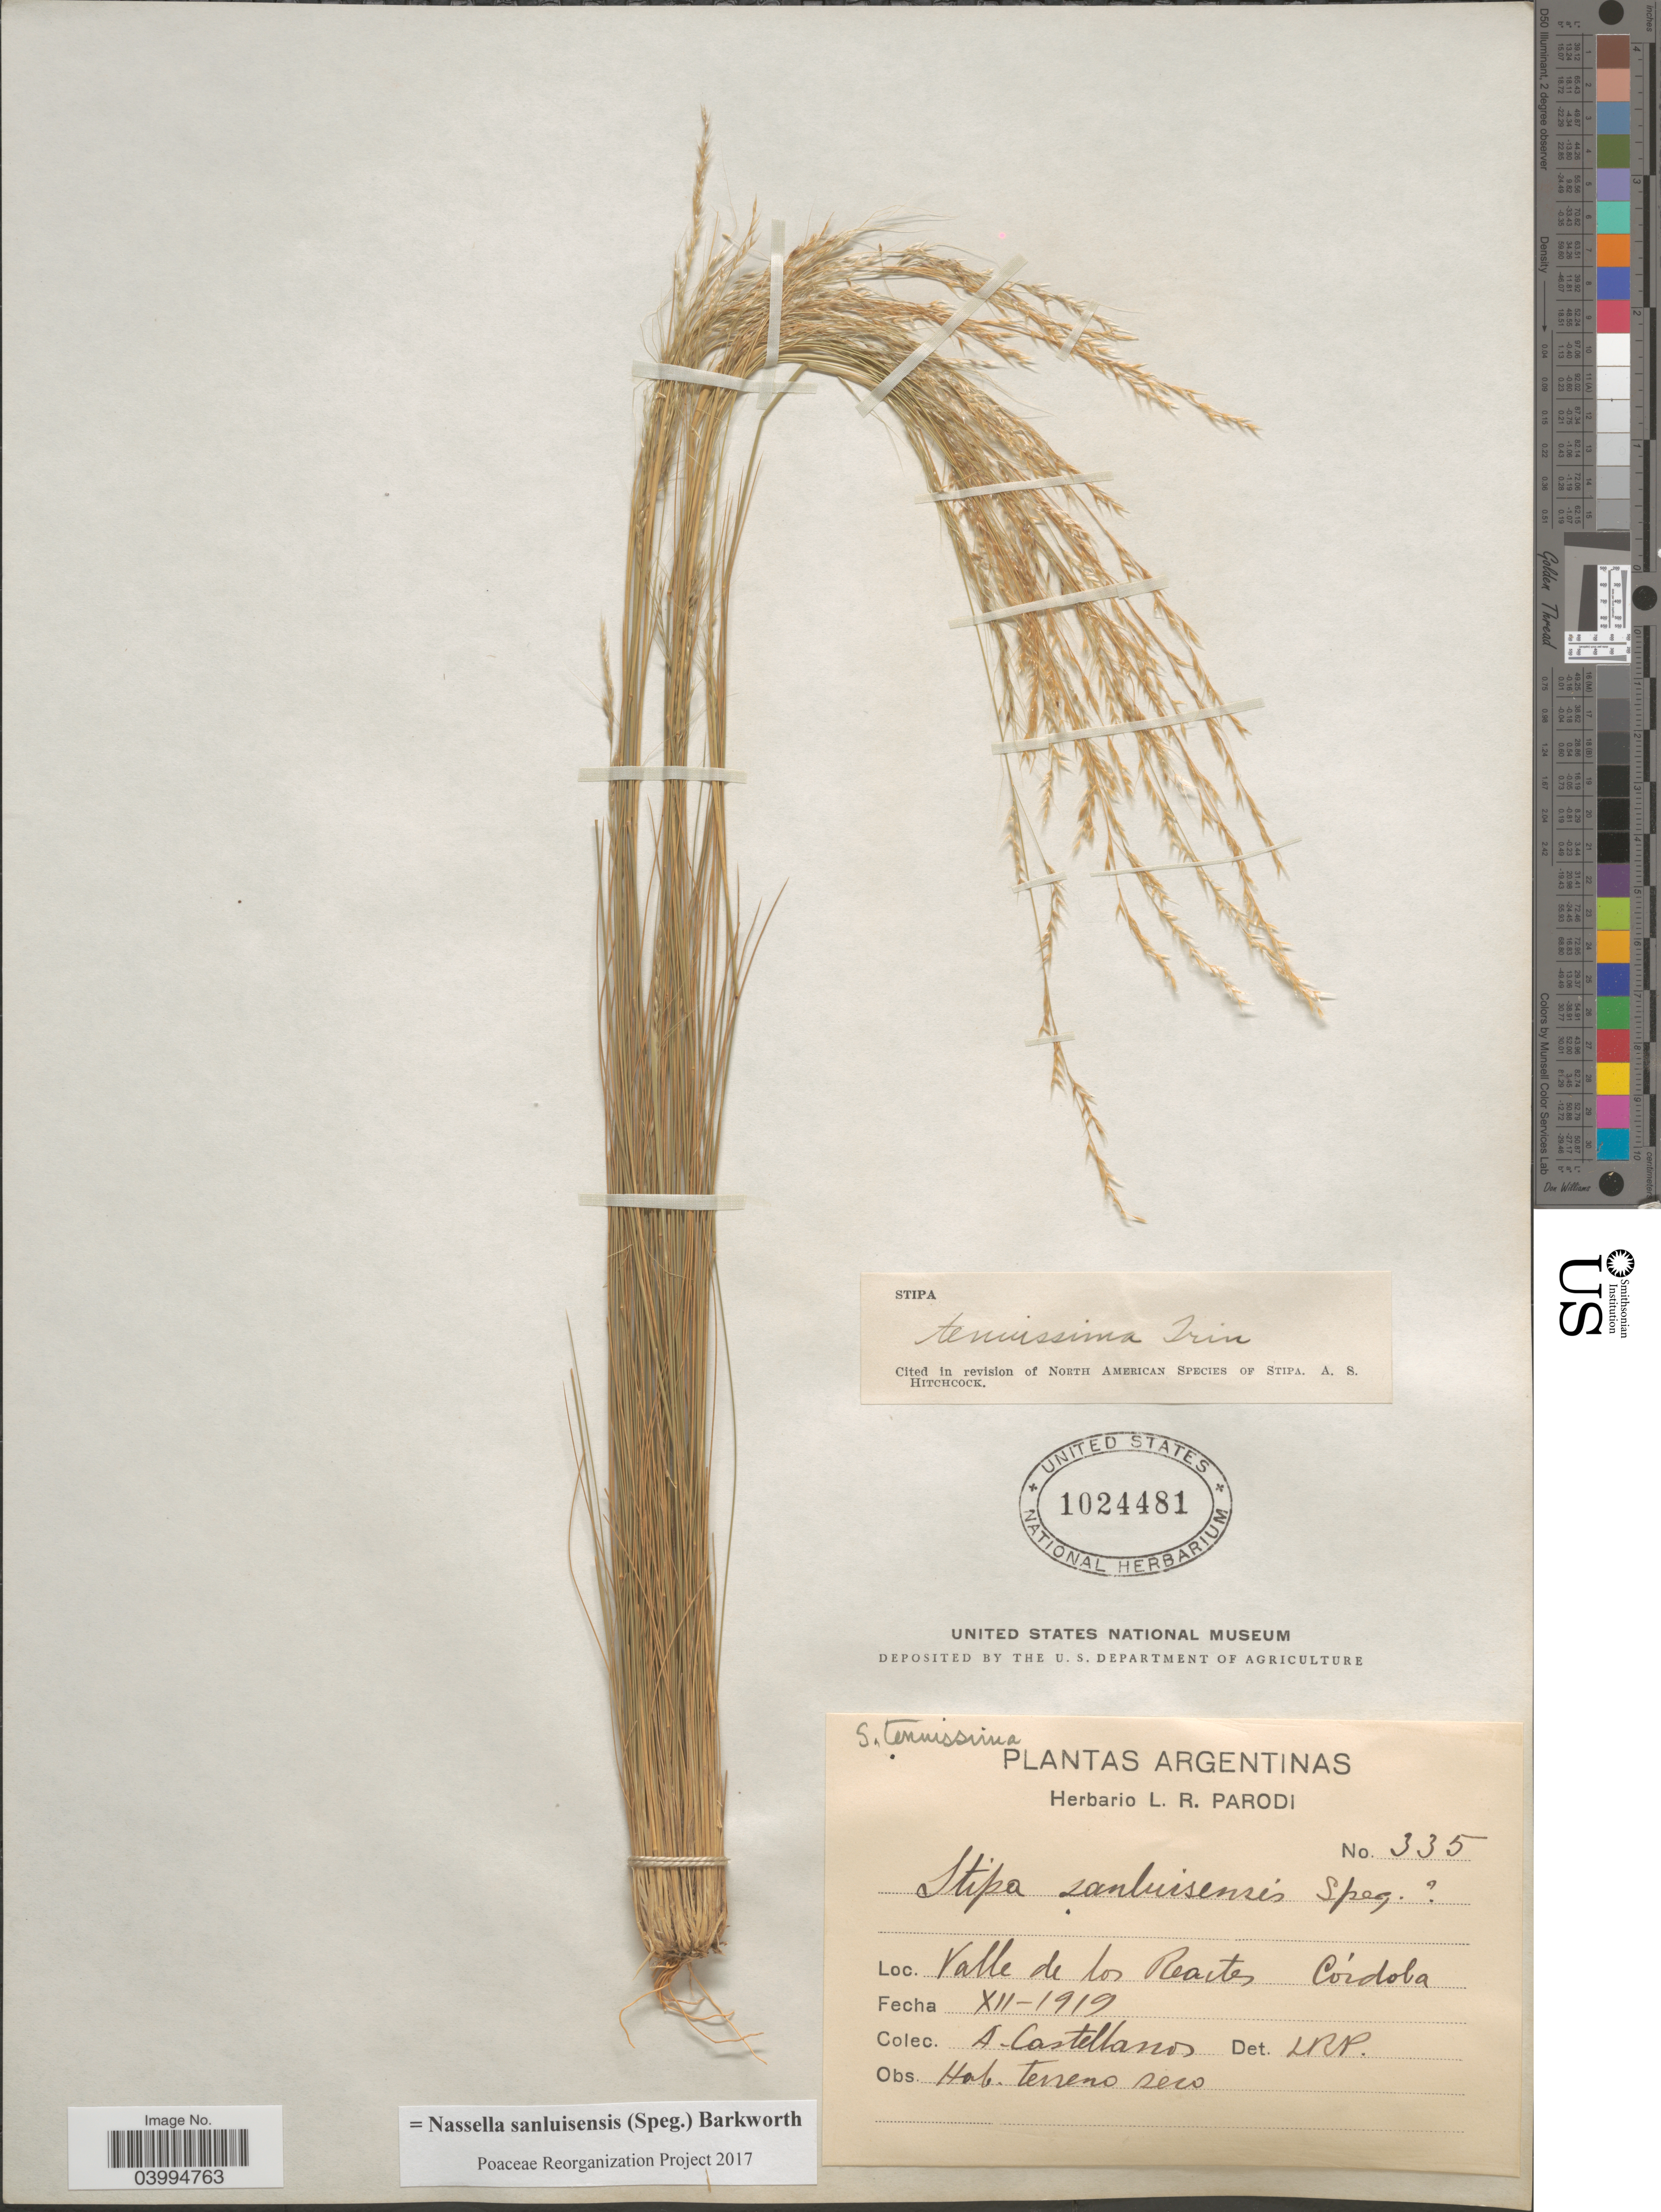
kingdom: Plantae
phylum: Tracheophyta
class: Liliopsida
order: Poales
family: Poaceae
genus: Nassella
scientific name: Nassella sanluisensis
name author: (Speg.) Barkworth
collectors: A. Castellanos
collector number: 335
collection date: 1919-12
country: Argentina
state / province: Cordoba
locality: Valle de los Reartes.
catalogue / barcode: US 1024481